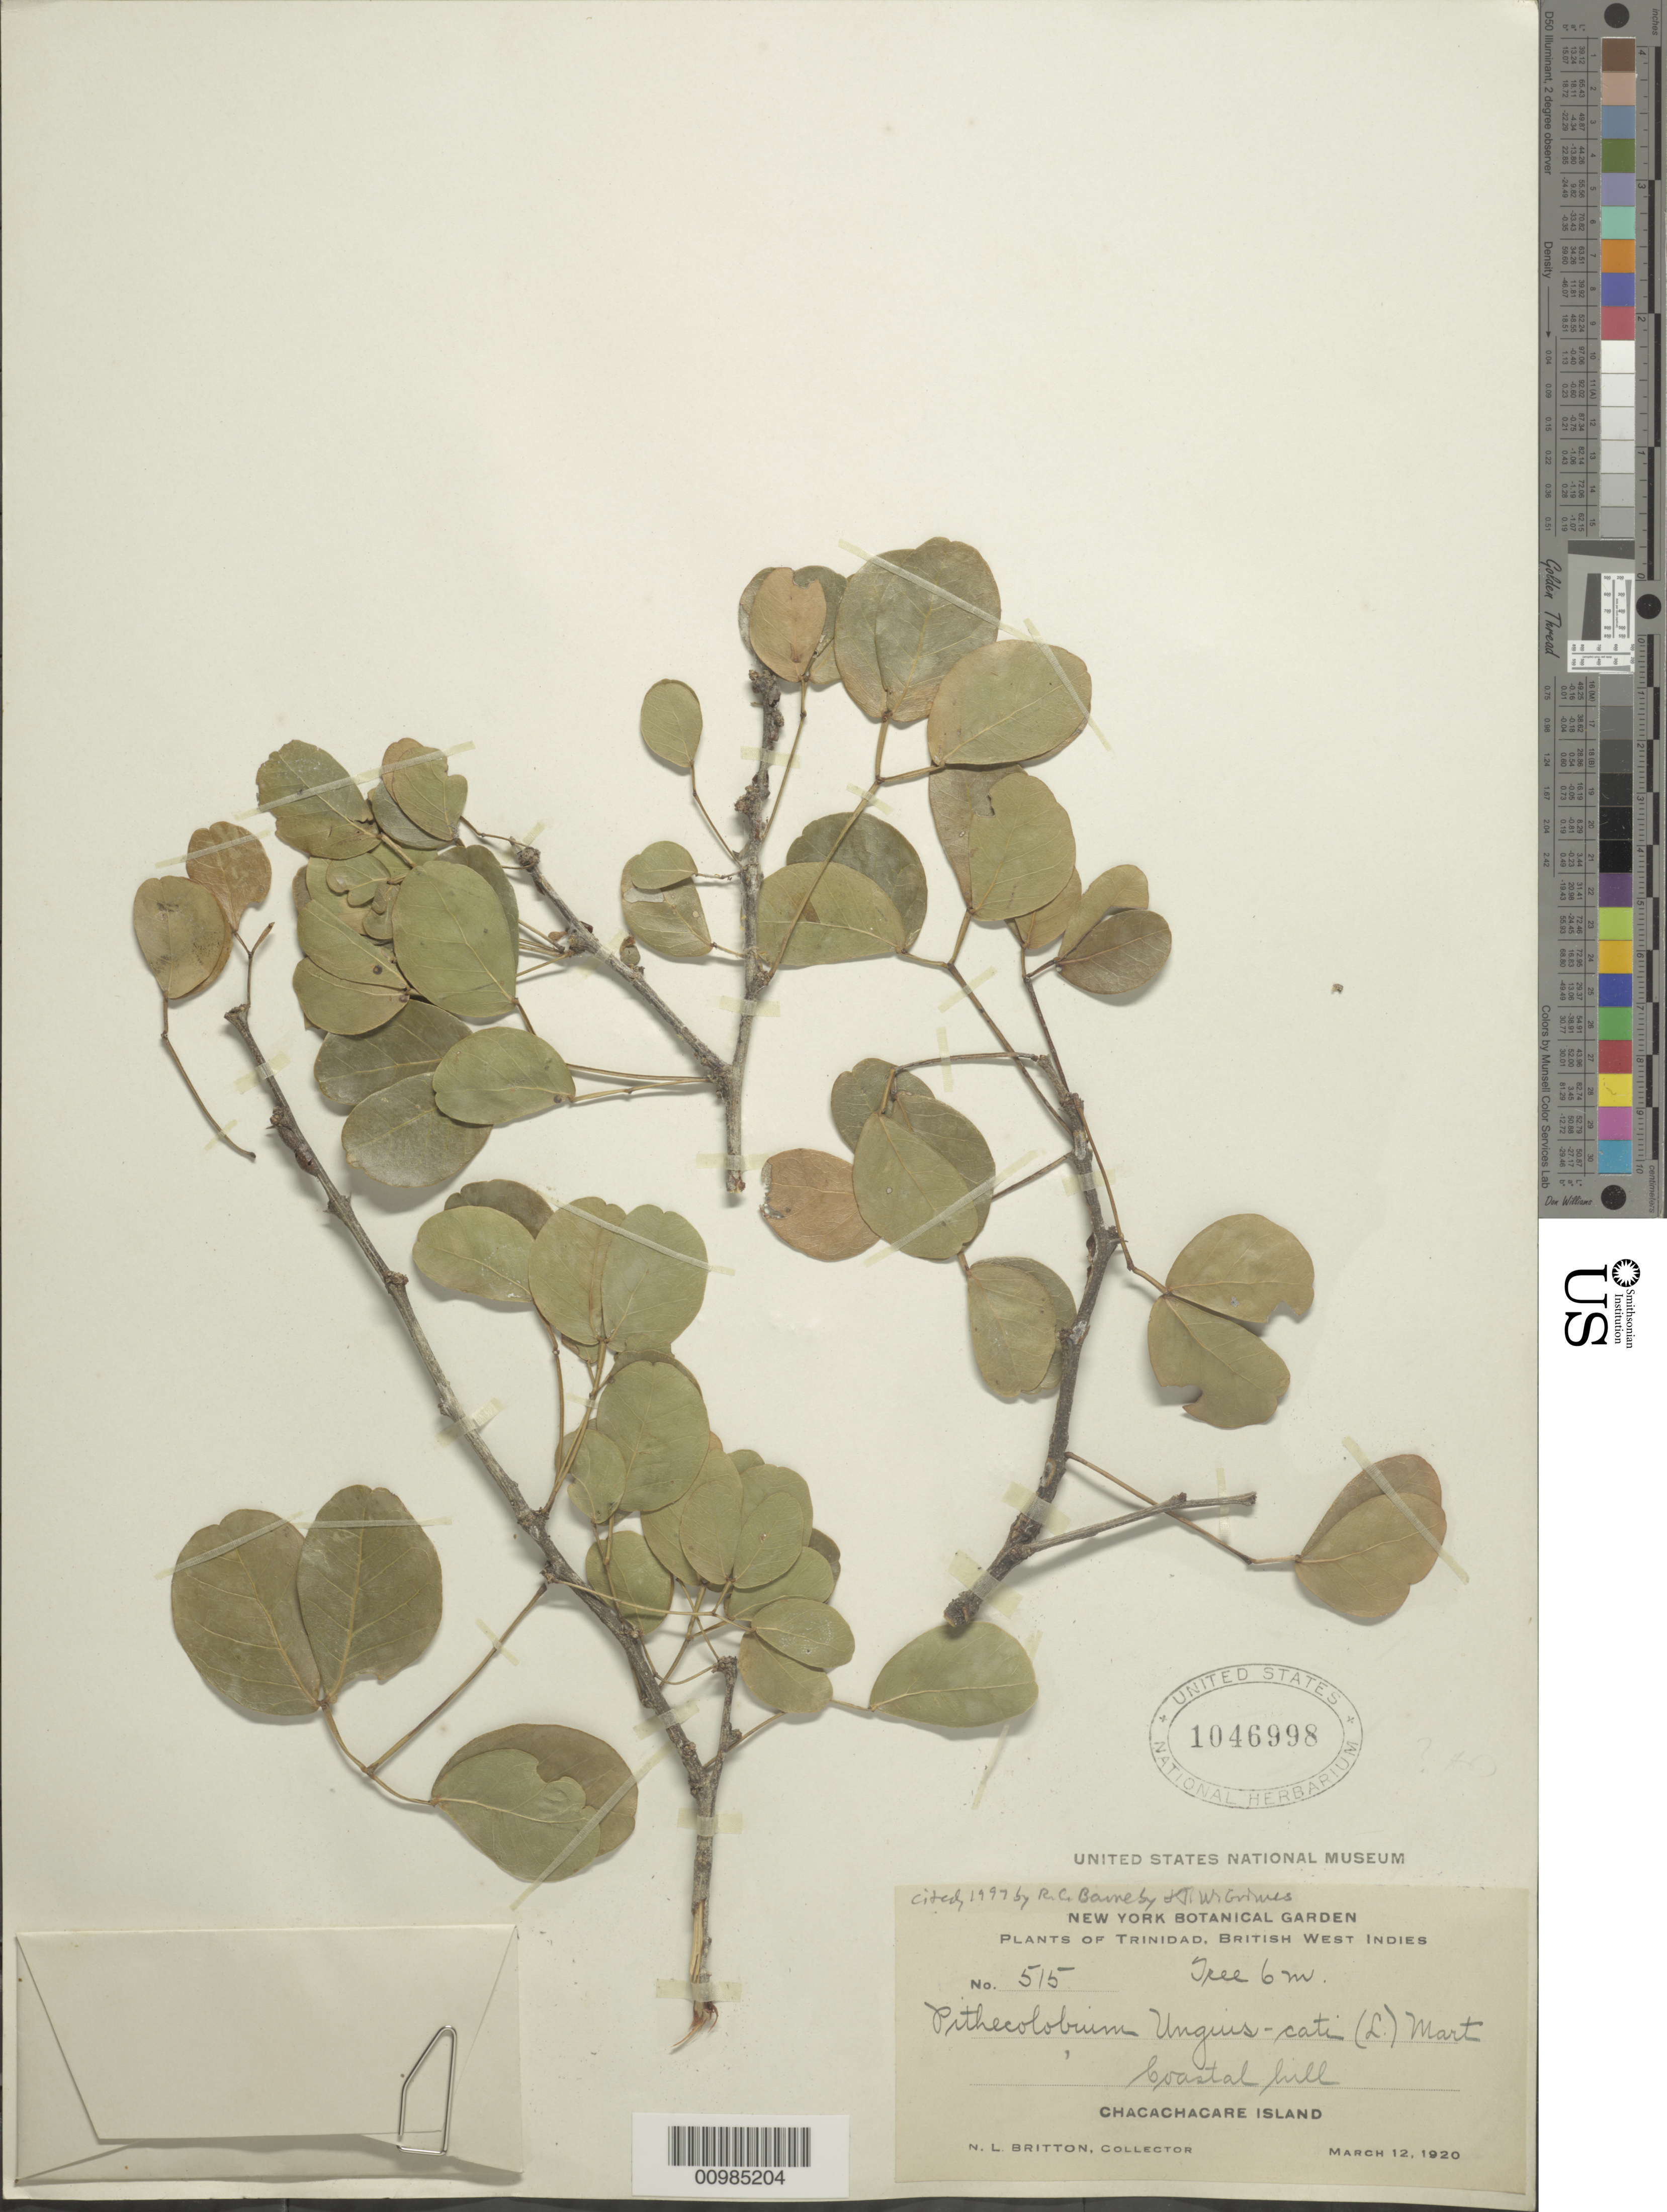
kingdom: Plantae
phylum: Tracheophyta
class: Magnoliopsida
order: Fabales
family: Fabaceae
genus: Pithecellobium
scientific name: Pithecellobium unguis-cati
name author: (L.) Benth.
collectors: N. Britton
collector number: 515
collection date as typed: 12 Mar 1920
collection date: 1920-03-12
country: Trinidad and Tobago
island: Chacachacare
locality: Chacachacare Island. Coastal hill.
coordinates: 0 N, 0 E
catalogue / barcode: US 1046998